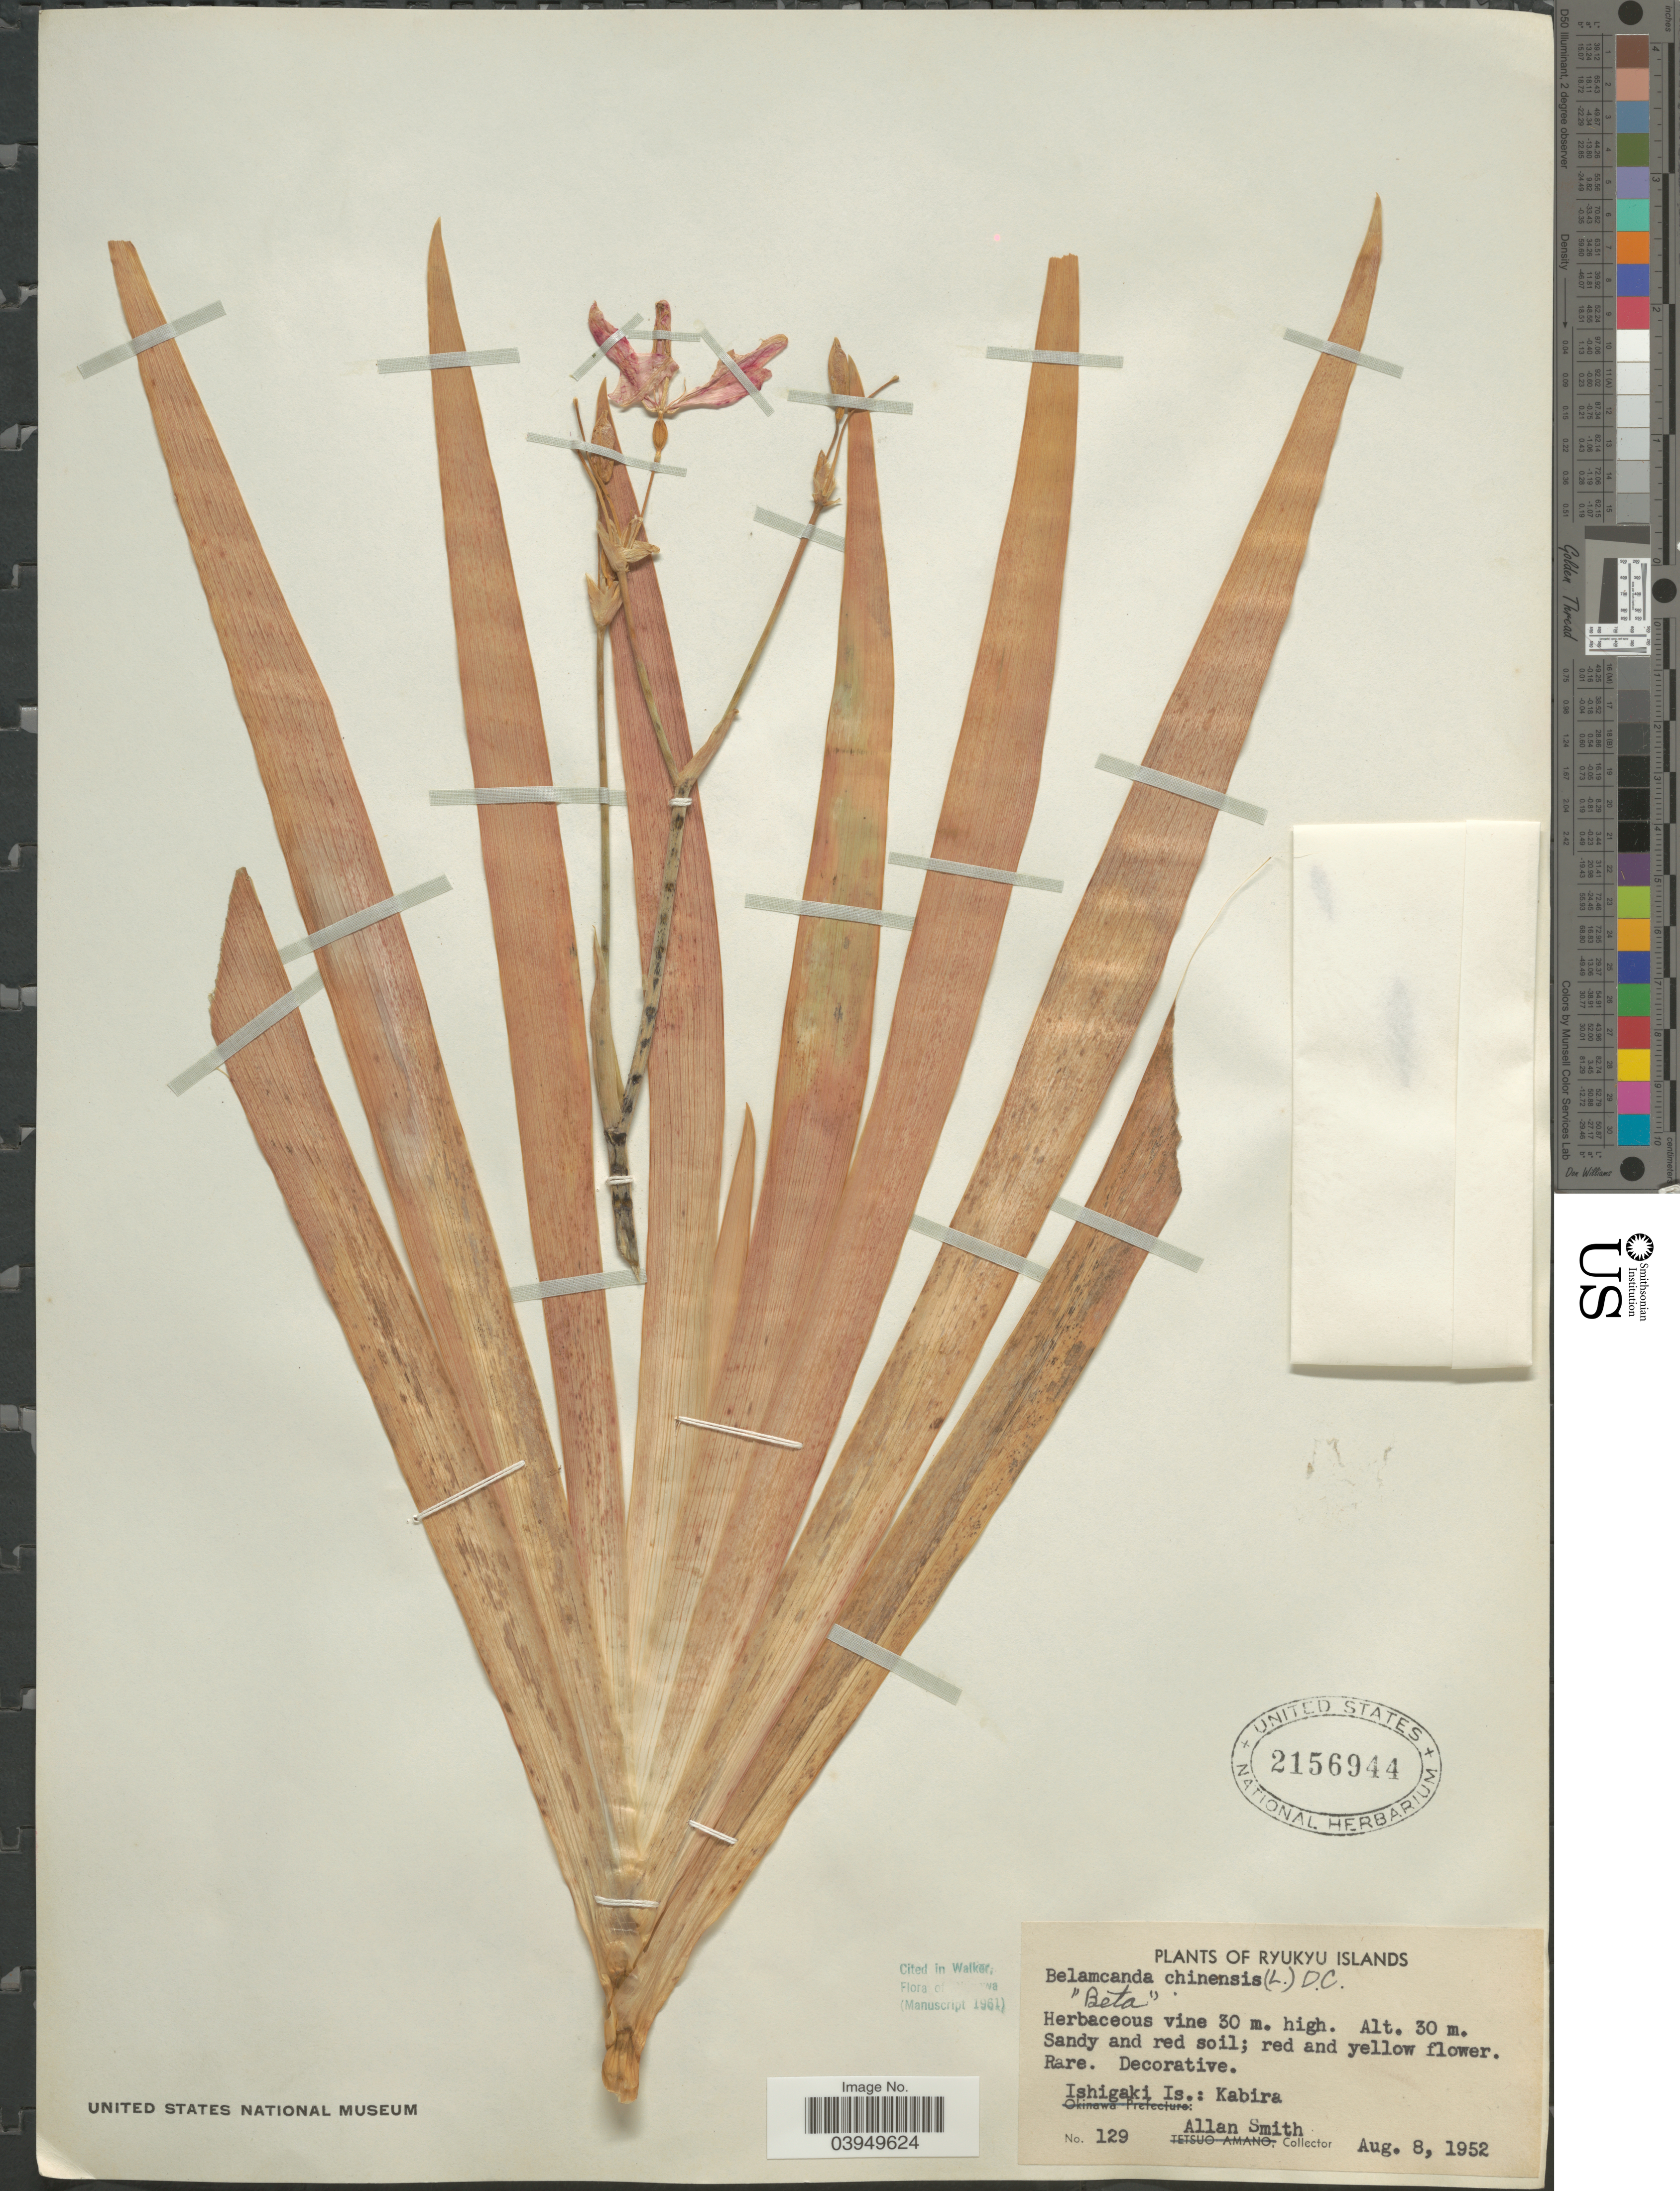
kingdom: Plantae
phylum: Tracheophyta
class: Liliopsida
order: Asparagales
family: Iridaceae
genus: Iris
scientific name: Iris domestica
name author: (L.) Goldblatt & Mabb.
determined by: Strong, Mark T., (BOT), Smithsonian Institution - National Museum of Natural History (UNITED STATES)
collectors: A. Smith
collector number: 129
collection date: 1952-08-08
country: Japan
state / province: Okinawa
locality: Ryukyu Islands. Ishigaki Is.: Kabira.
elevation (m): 30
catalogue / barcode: US 2156944